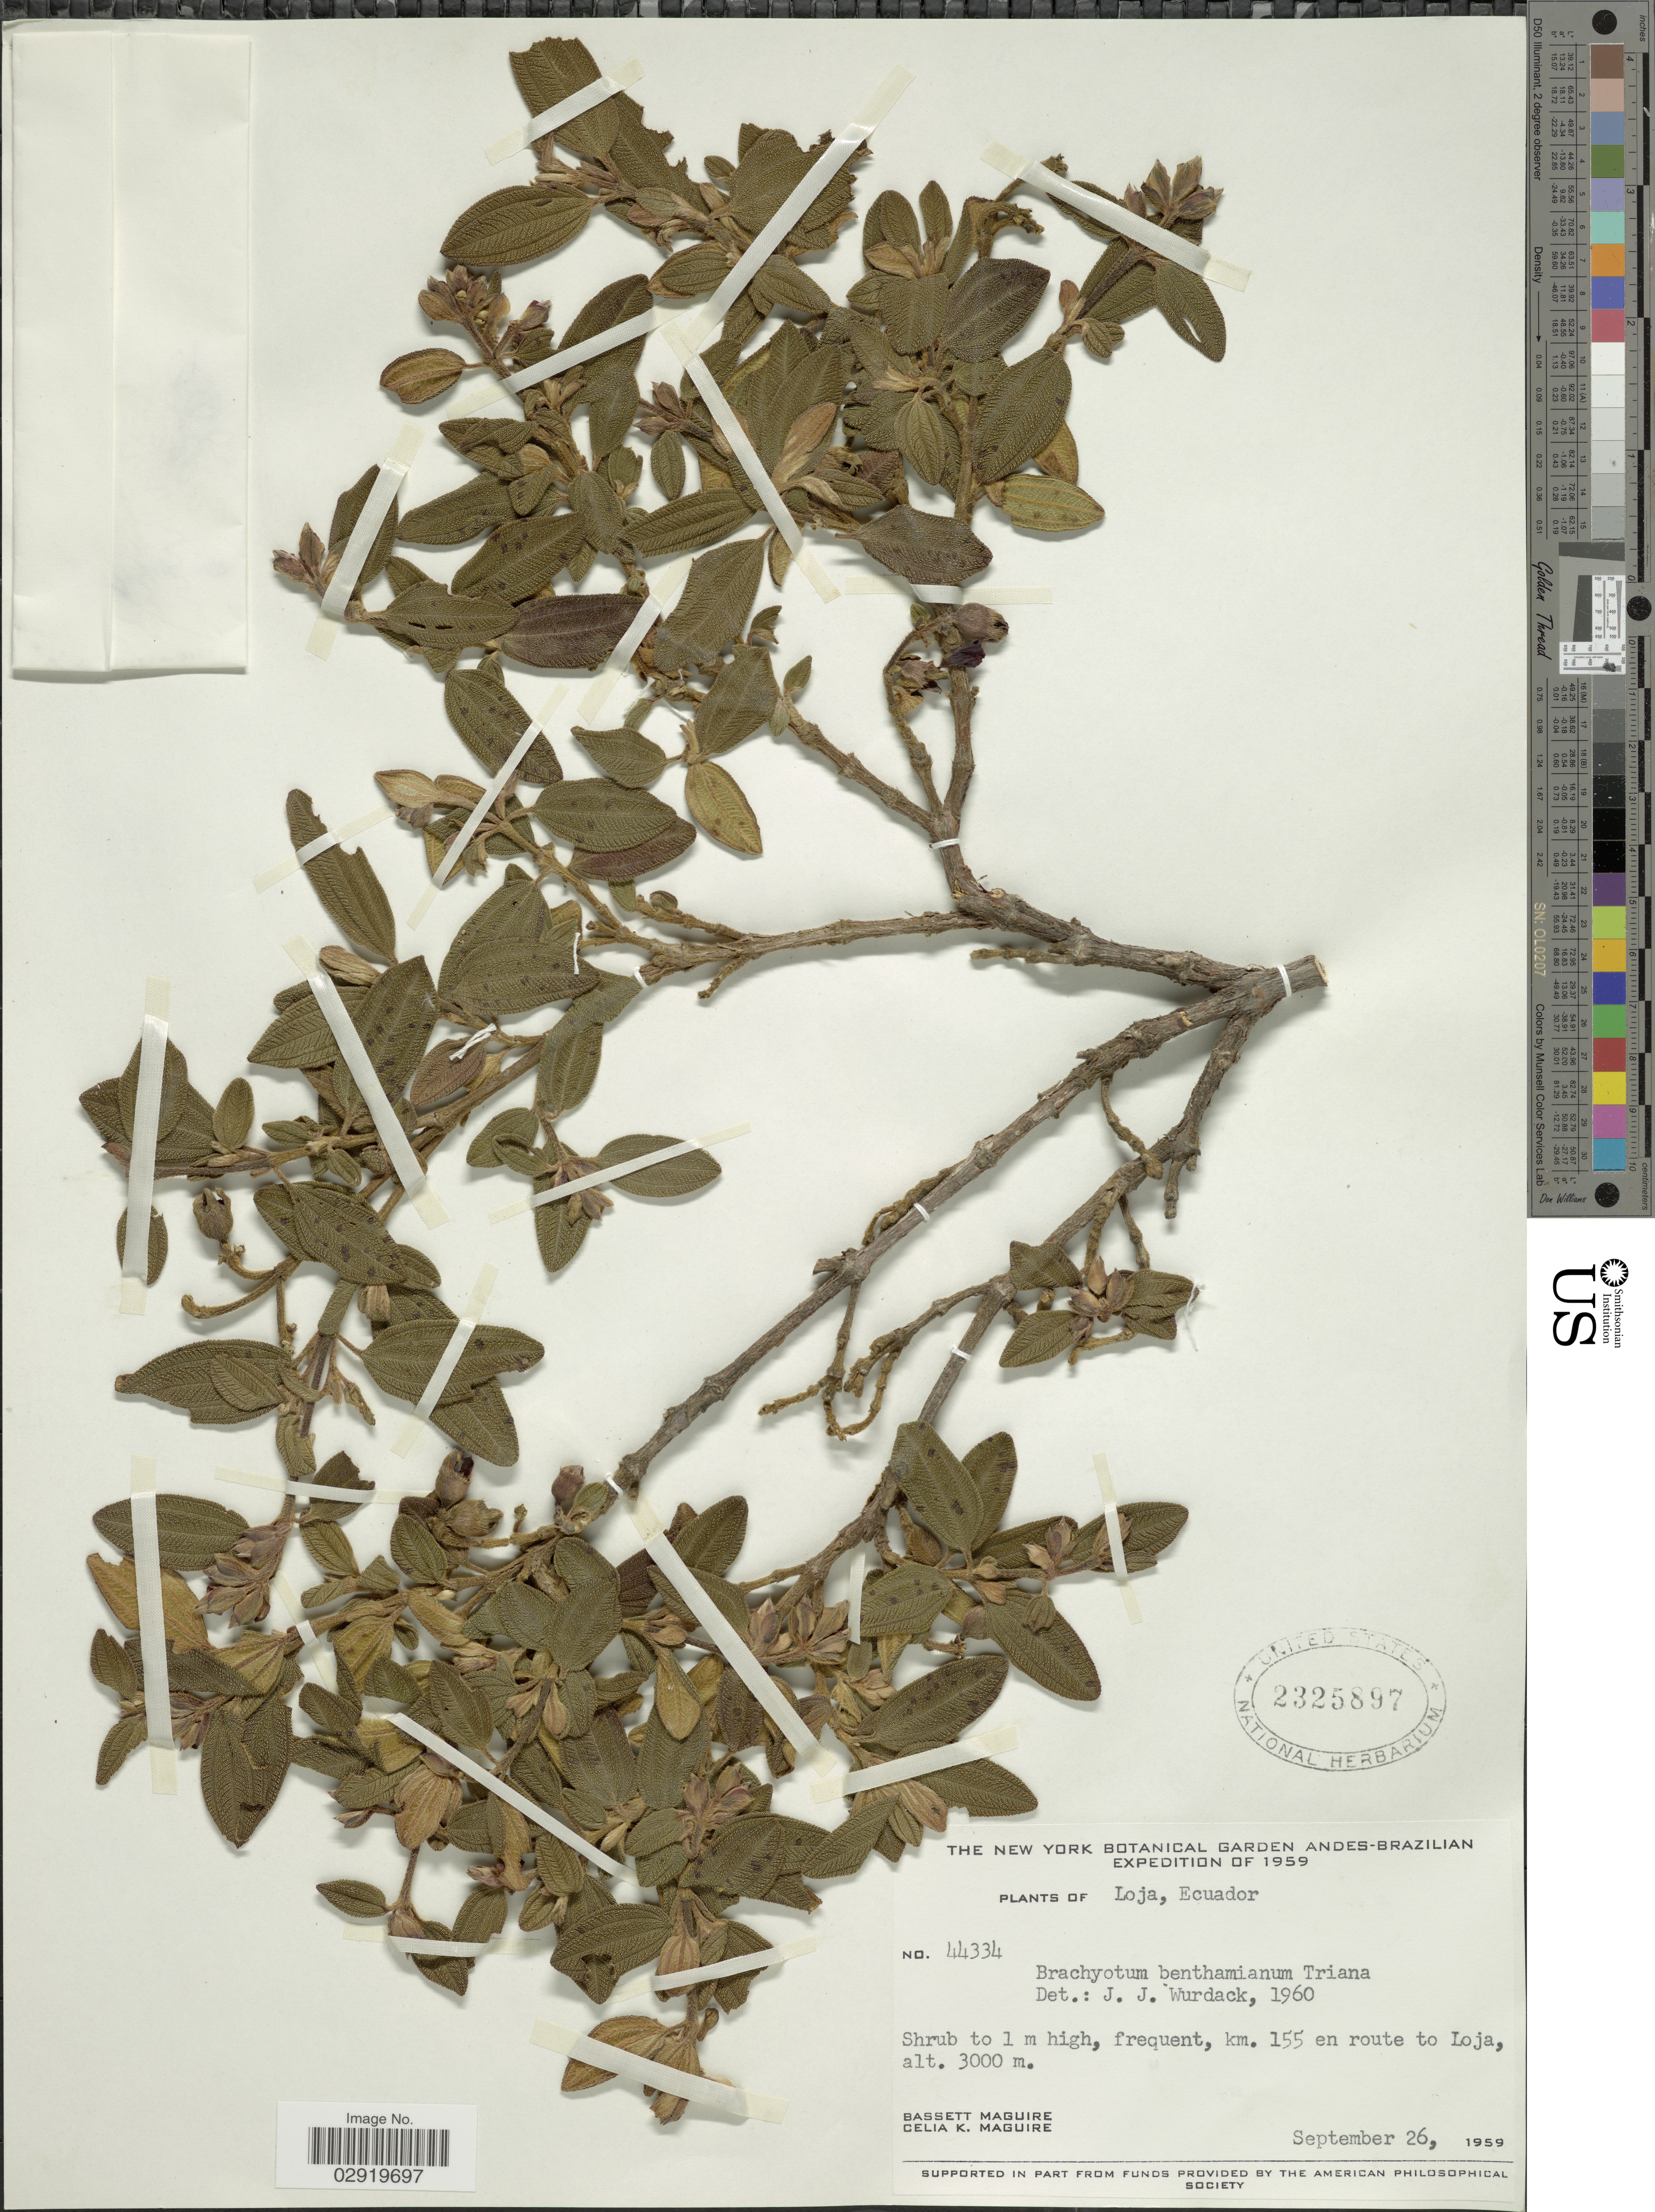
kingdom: Plantae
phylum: Tracheophyta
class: Magnoliopsida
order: Myrtales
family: Melastomataceae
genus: Brachyotum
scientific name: Brachyotum benthamianum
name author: Triana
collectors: B. Maguire & C. K. Maguire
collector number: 44334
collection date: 1959-09-26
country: Ecuador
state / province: Loja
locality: Andes. Km. 155 en route to Loja.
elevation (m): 3000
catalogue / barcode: US 2325897